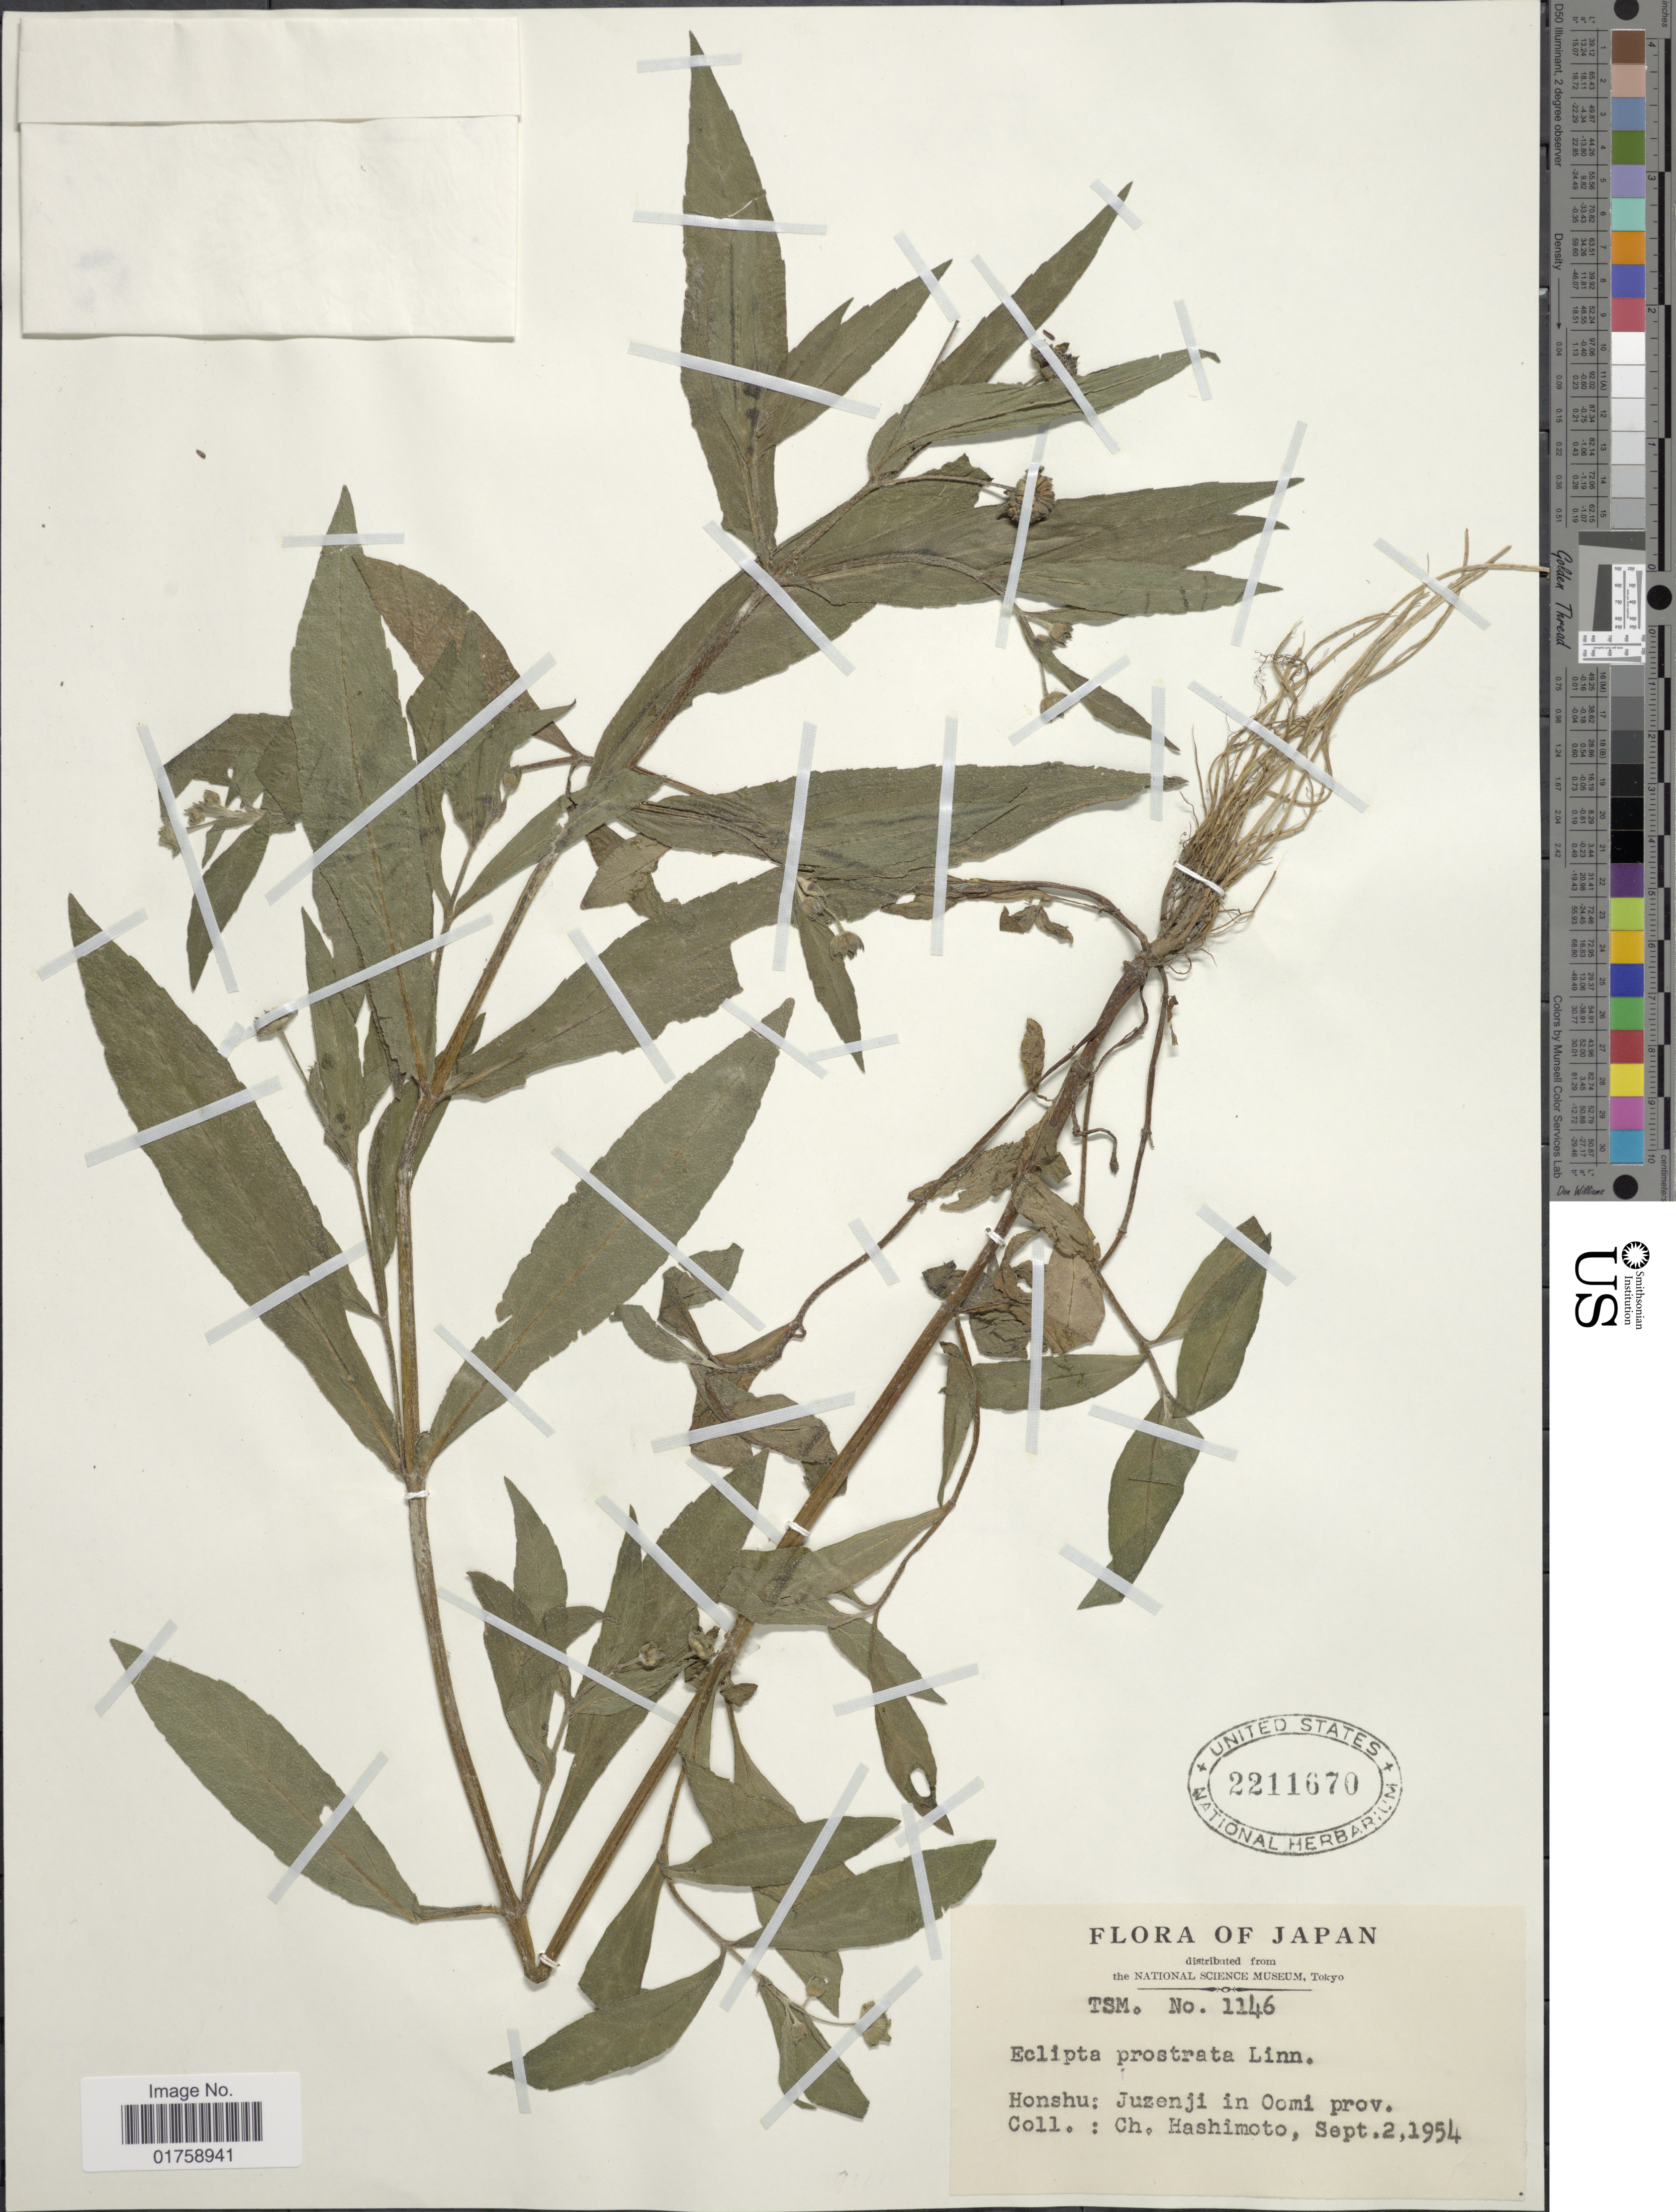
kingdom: Plantae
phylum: Tracheophyta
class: Magnoliopsida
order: Asterales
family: Asteraceae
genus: Eclipta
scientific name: Eclipta prostrata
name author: (L.) L.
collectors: C. Hashimoto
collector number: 1146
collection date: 1954-09-02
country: Japan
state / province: Siga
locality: Japan. Honshu: Juzenji in Oomi prov.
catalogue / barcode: US 2211670